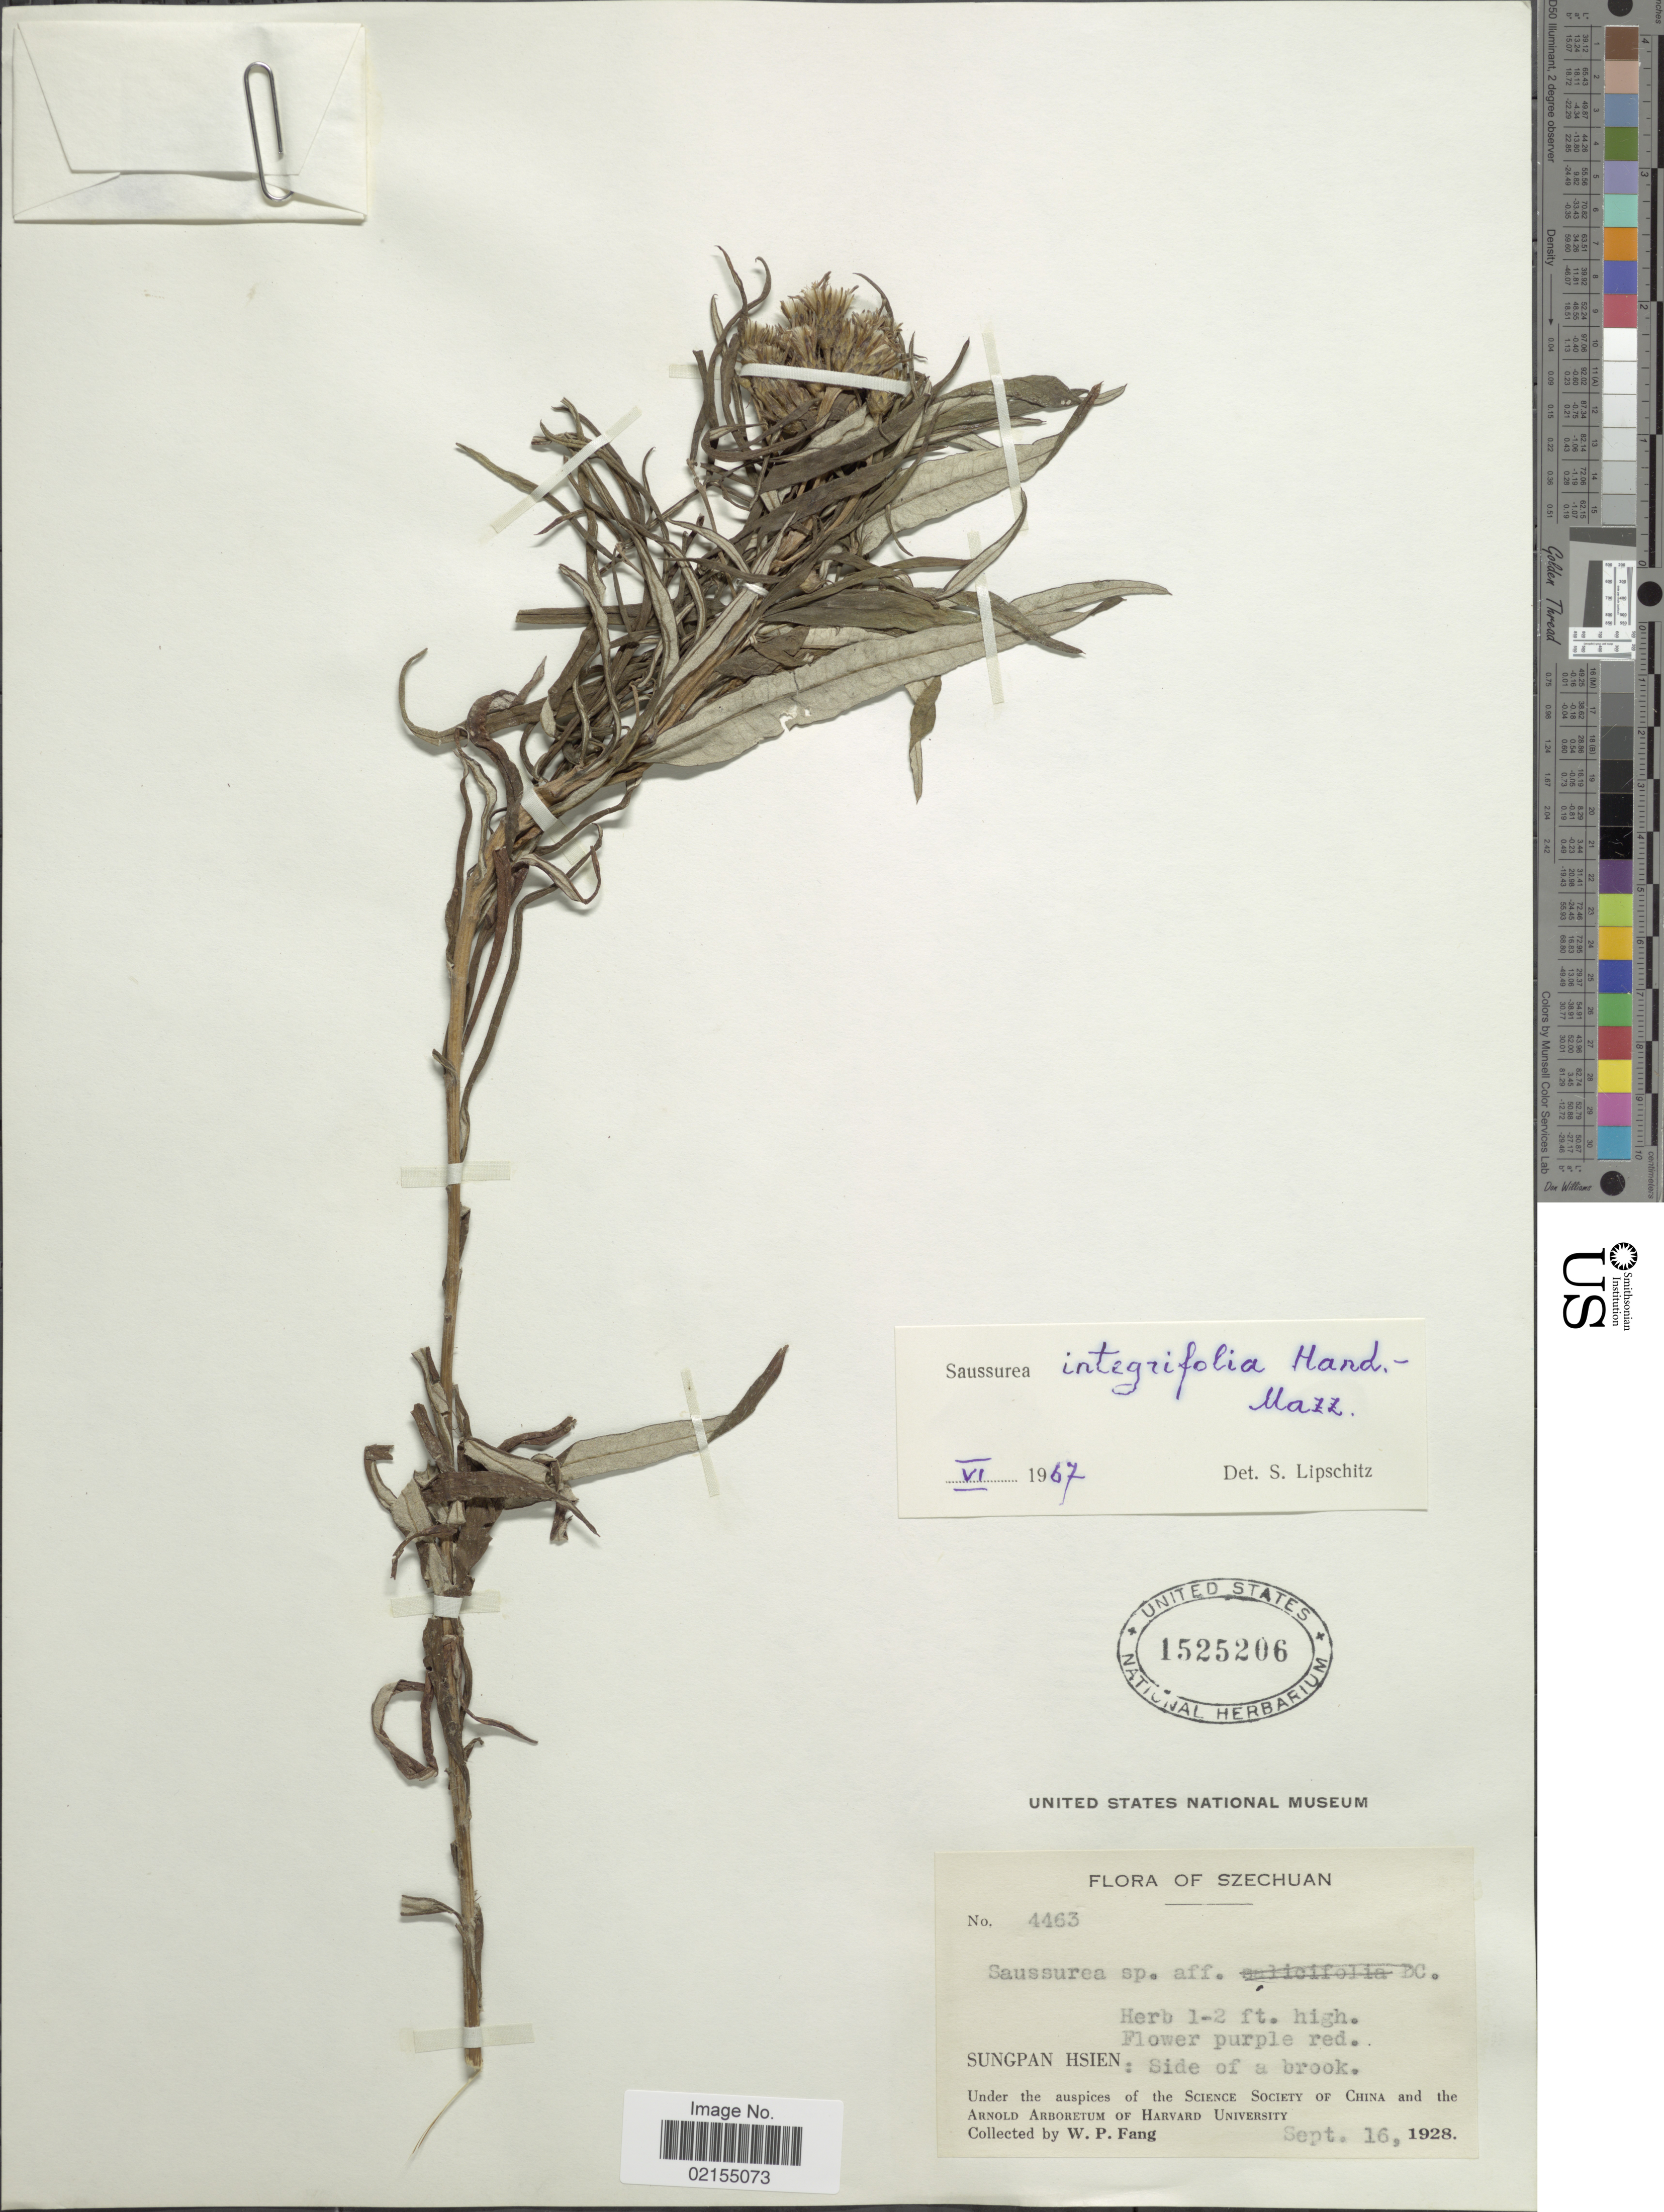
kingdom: Plantae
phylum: Tracheophyta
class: Magnoliopsida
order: Asterales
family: Asteraceae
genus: Saussurea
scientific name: Saussurea integrifolia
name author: Hand.-Mazz.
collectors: W. P. Fang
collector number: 4463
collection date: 1928-09-16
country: China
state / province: Sichuan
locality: Szechuan, Sungpan Hsien: Side of brook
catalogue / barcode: US 1525206